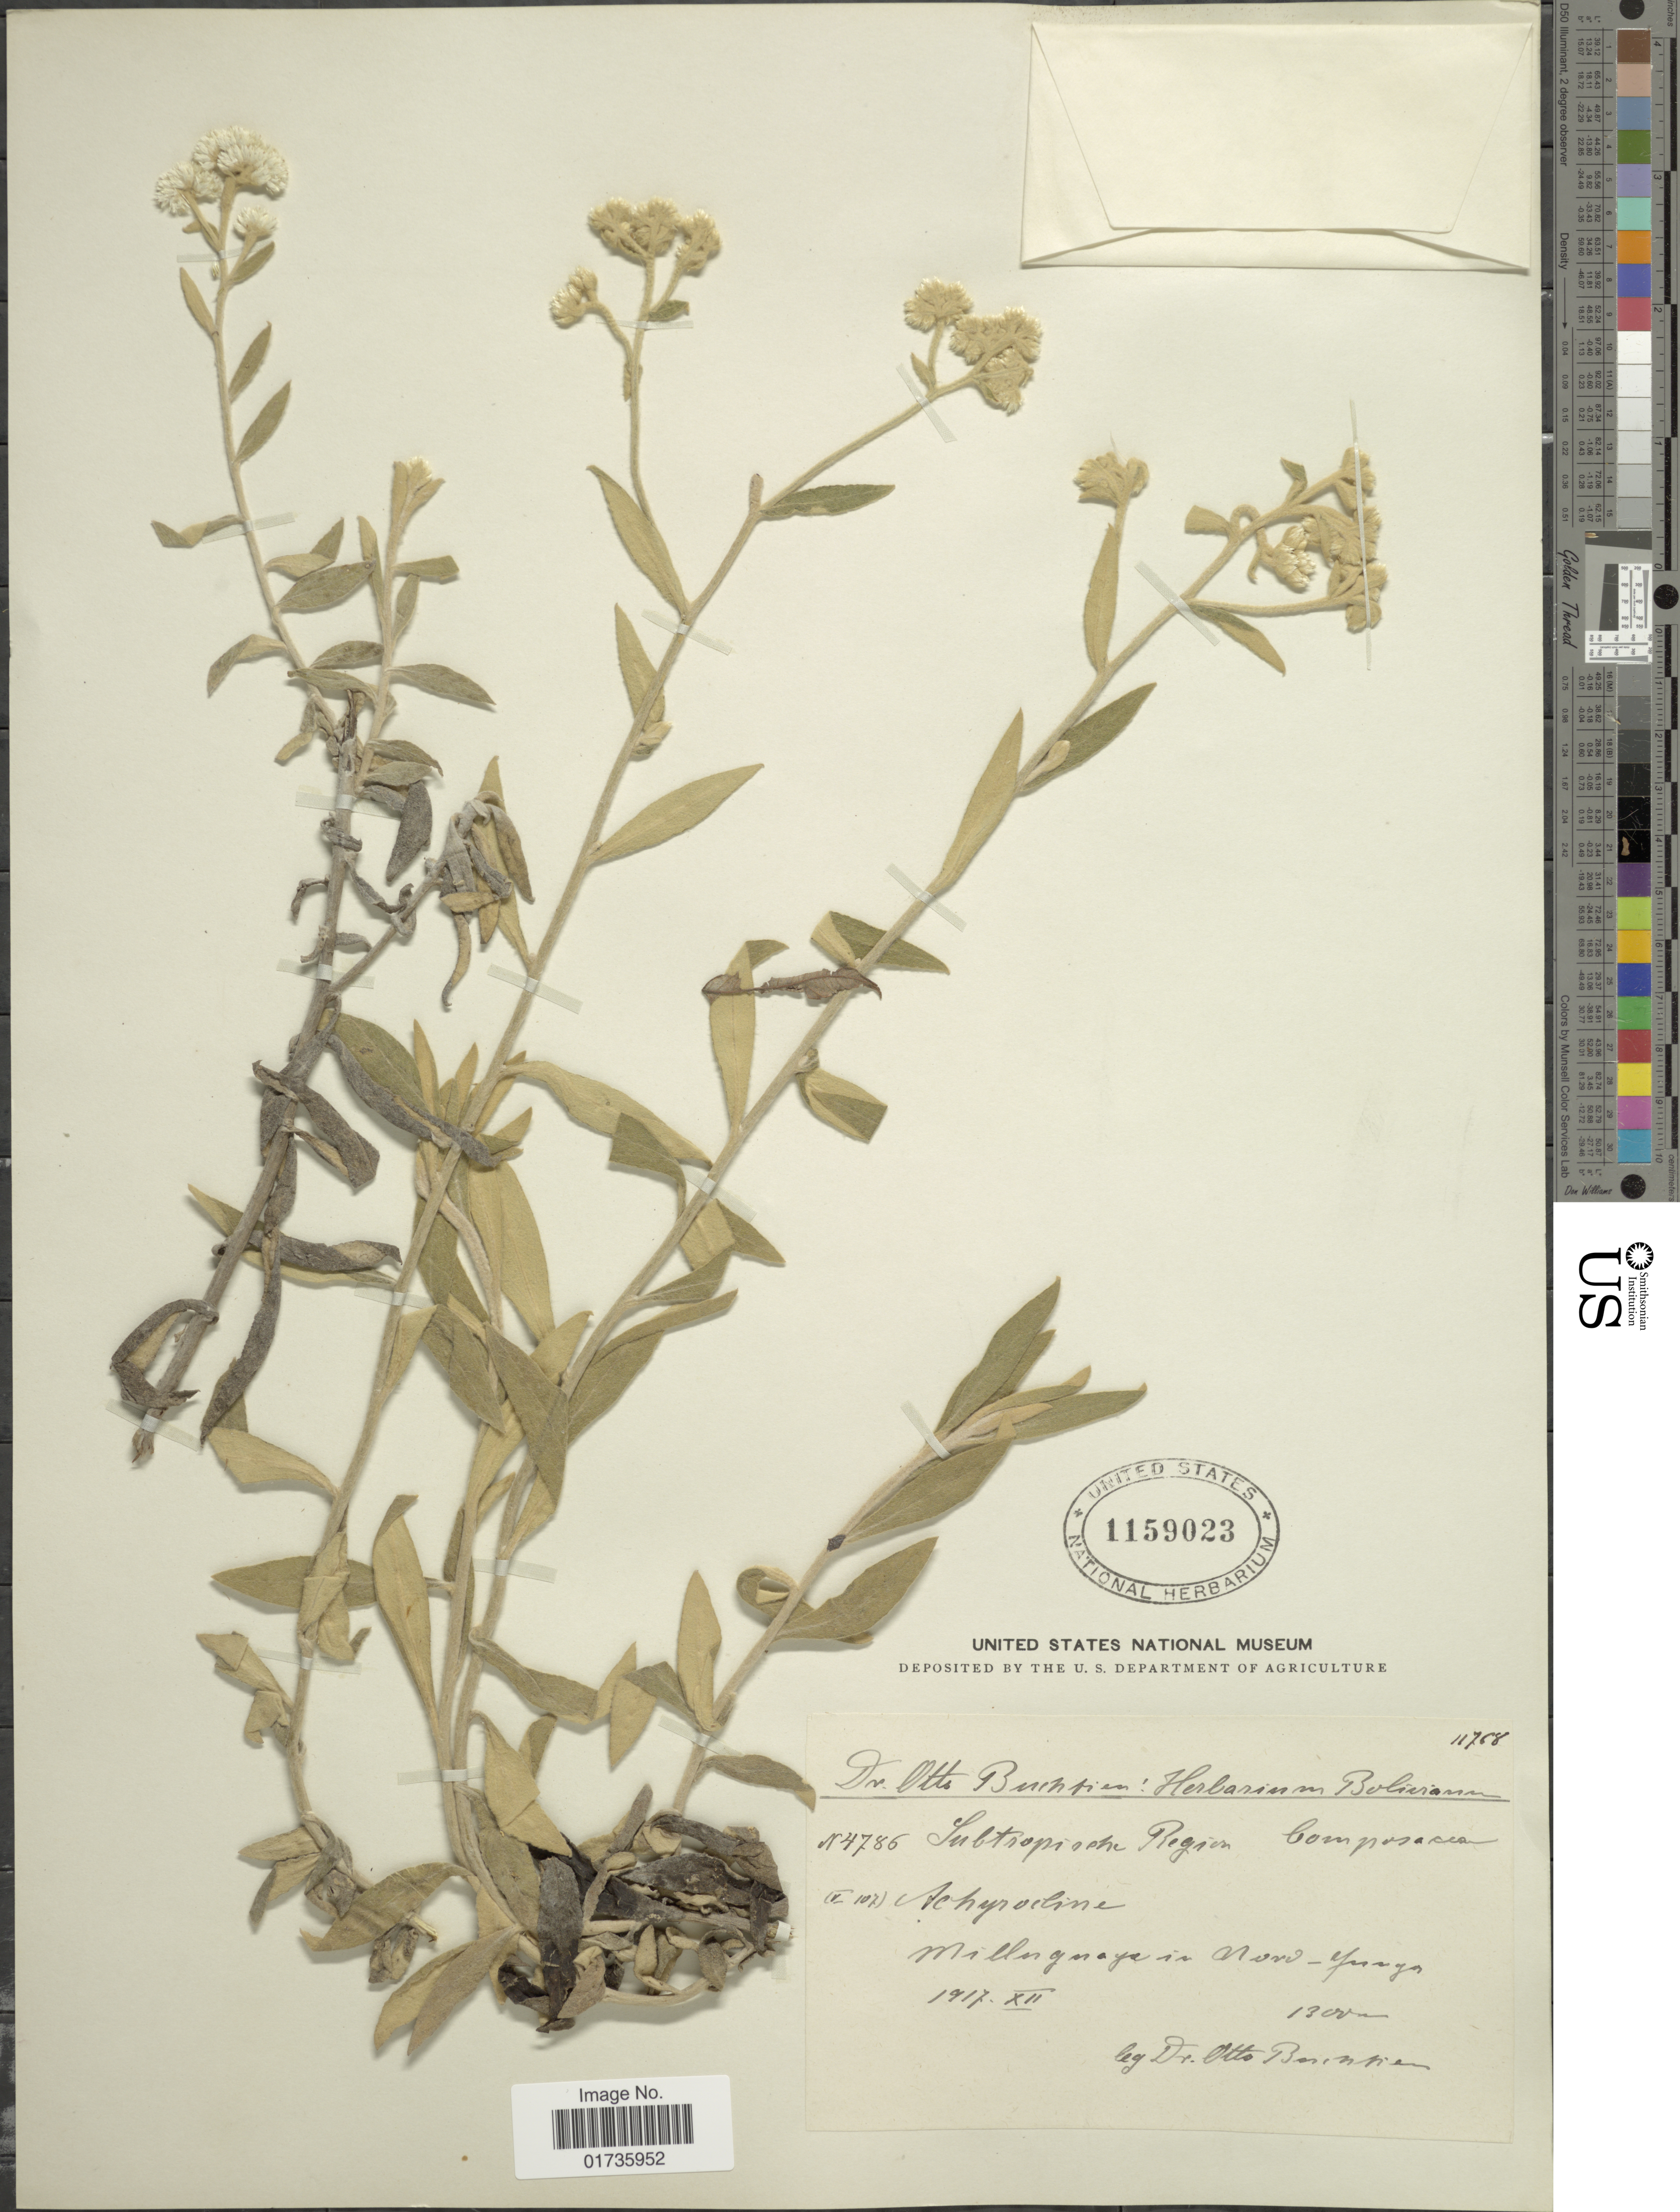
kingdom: Plantae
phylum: Tracheophyta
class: Magnoliopsida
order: Asterales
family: Asteraceae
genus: Achyrocline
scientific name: Achyrocline tomentosa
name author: Rusby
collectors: O. Buchtien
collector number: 4786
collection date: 1917-12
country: Bolivia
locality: Milluguaya in Nord-Yungas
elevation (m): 1300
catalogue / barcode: US 1159023